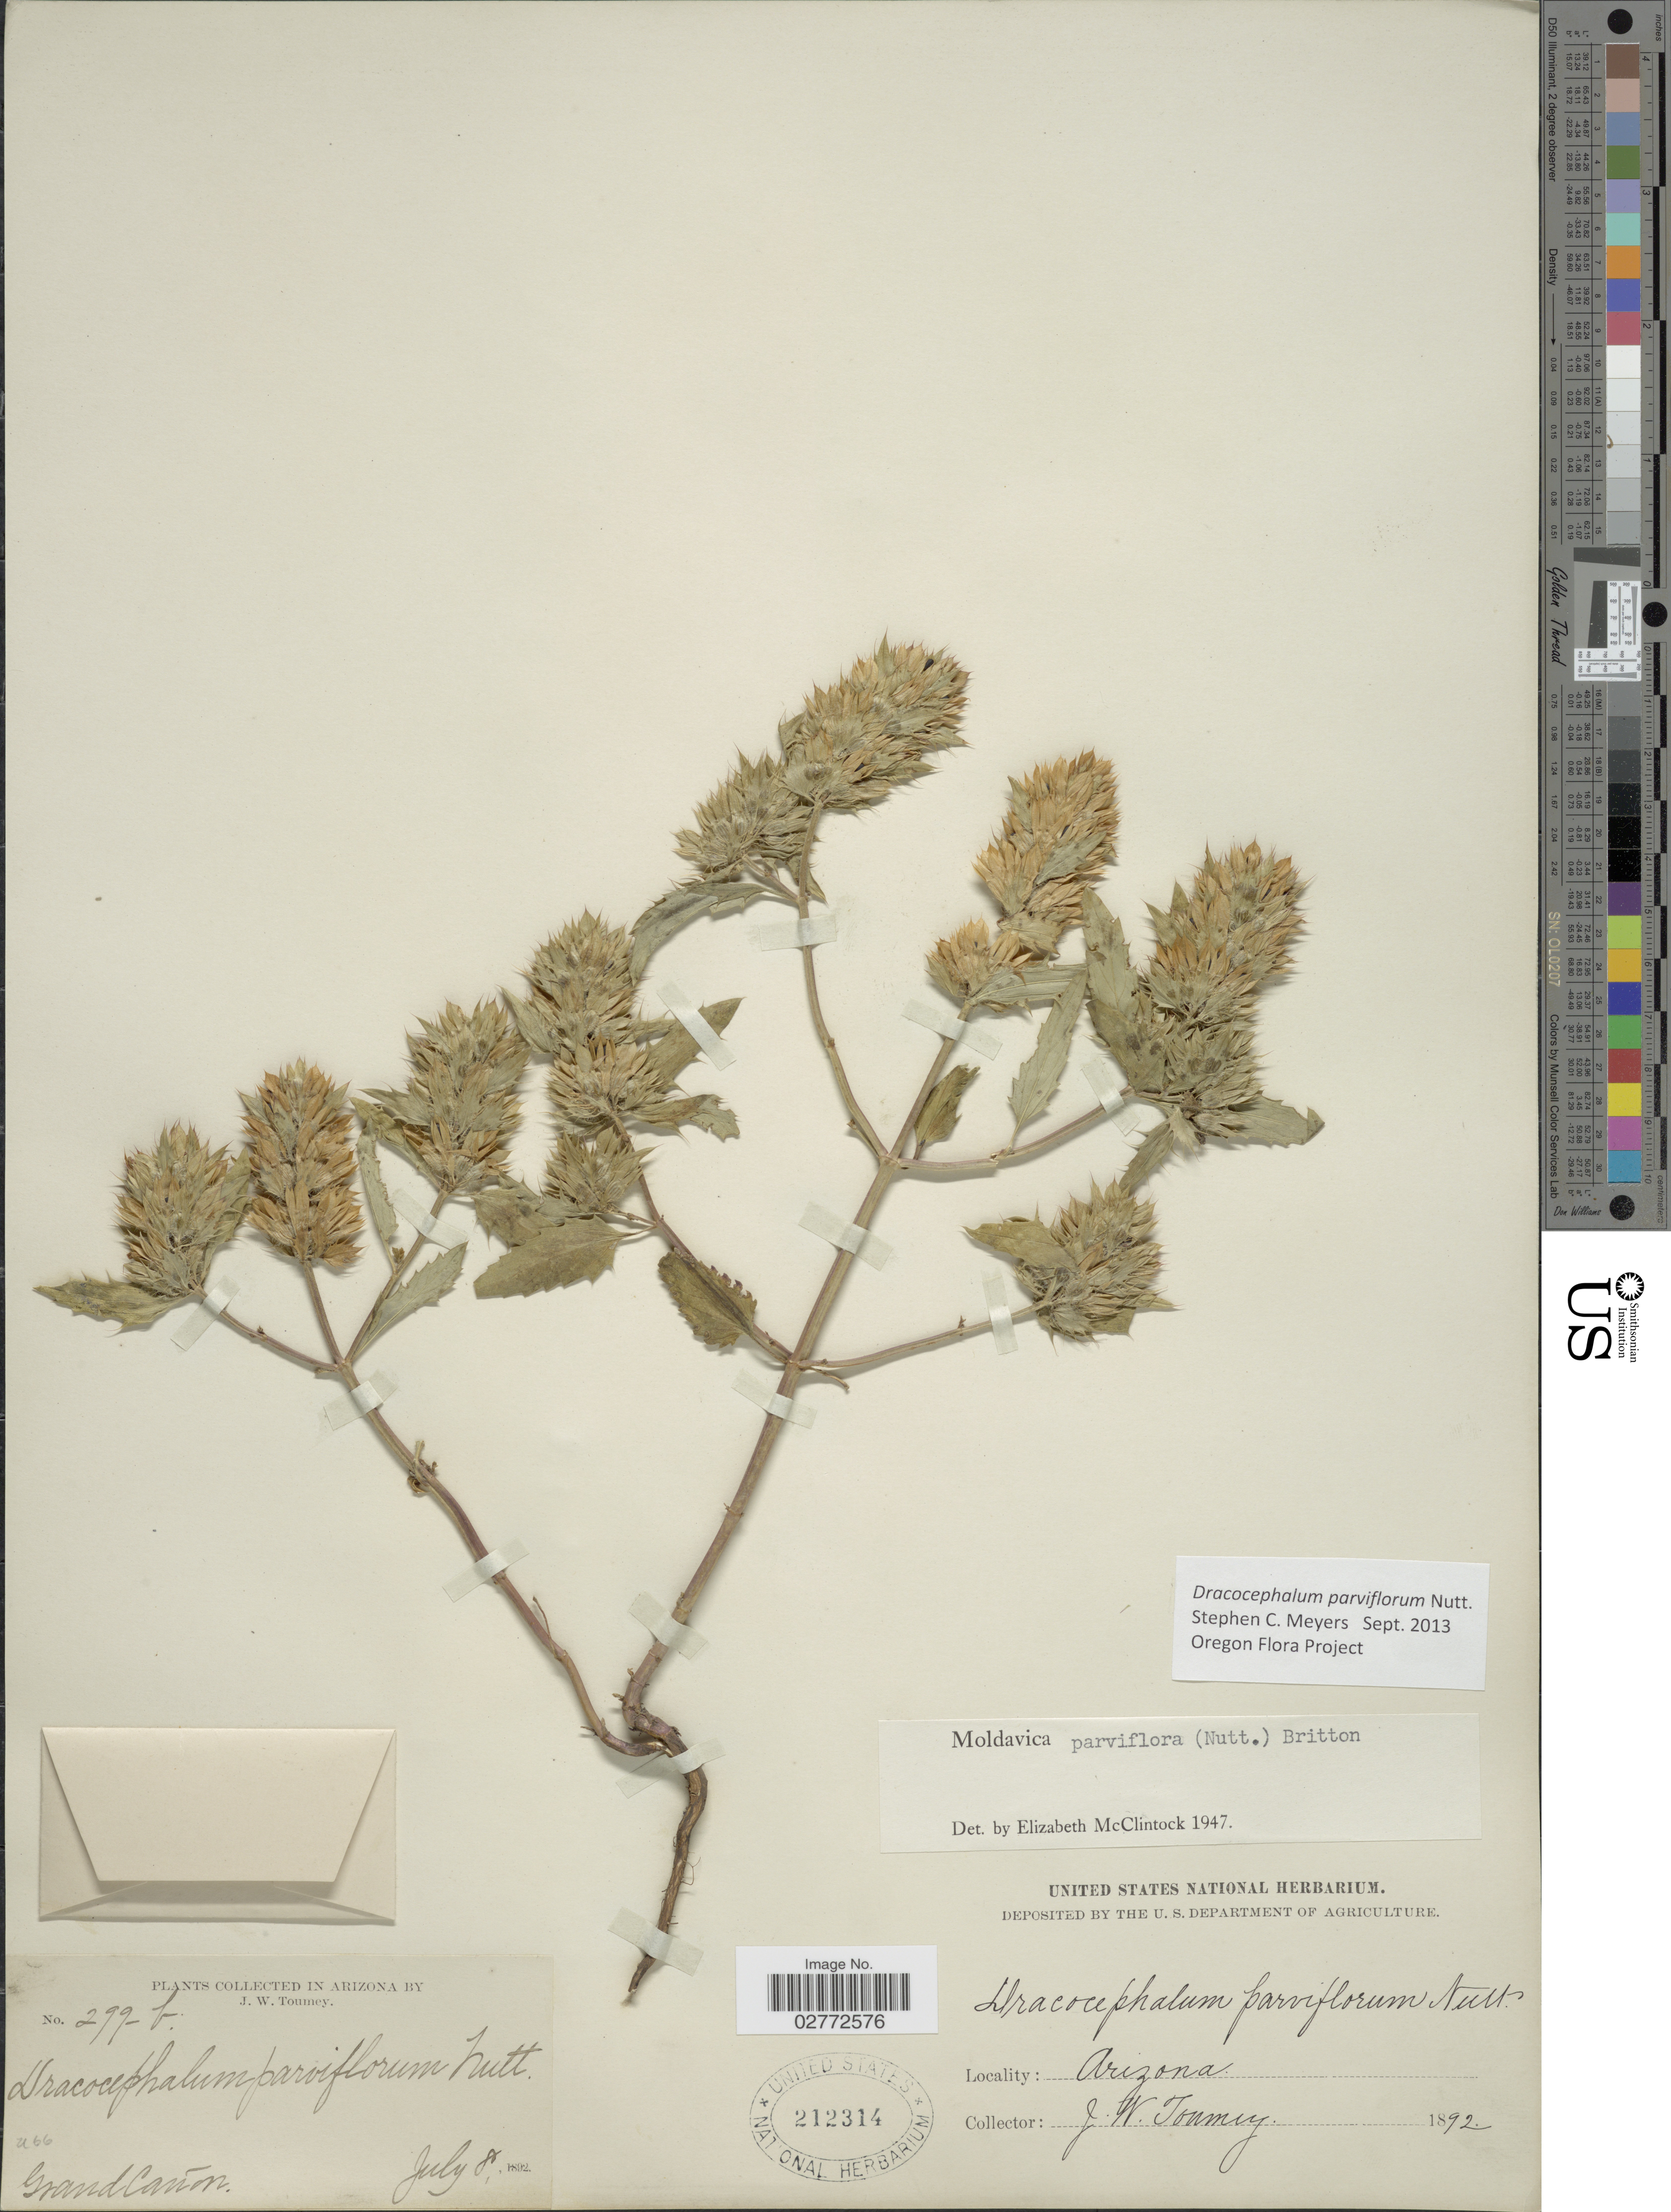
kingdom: Plantae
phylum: Tracheophyta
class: Magnoliopsida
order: Lamiales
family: Lamiaceae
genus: Dracocephalum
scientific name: Dracocephalum parviflorum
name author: Nutt.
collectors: J. W. Toumey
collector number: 299b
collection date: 1892-07-08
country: United States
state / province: Arizona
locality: Grand Cañon.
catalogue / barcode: US 212314